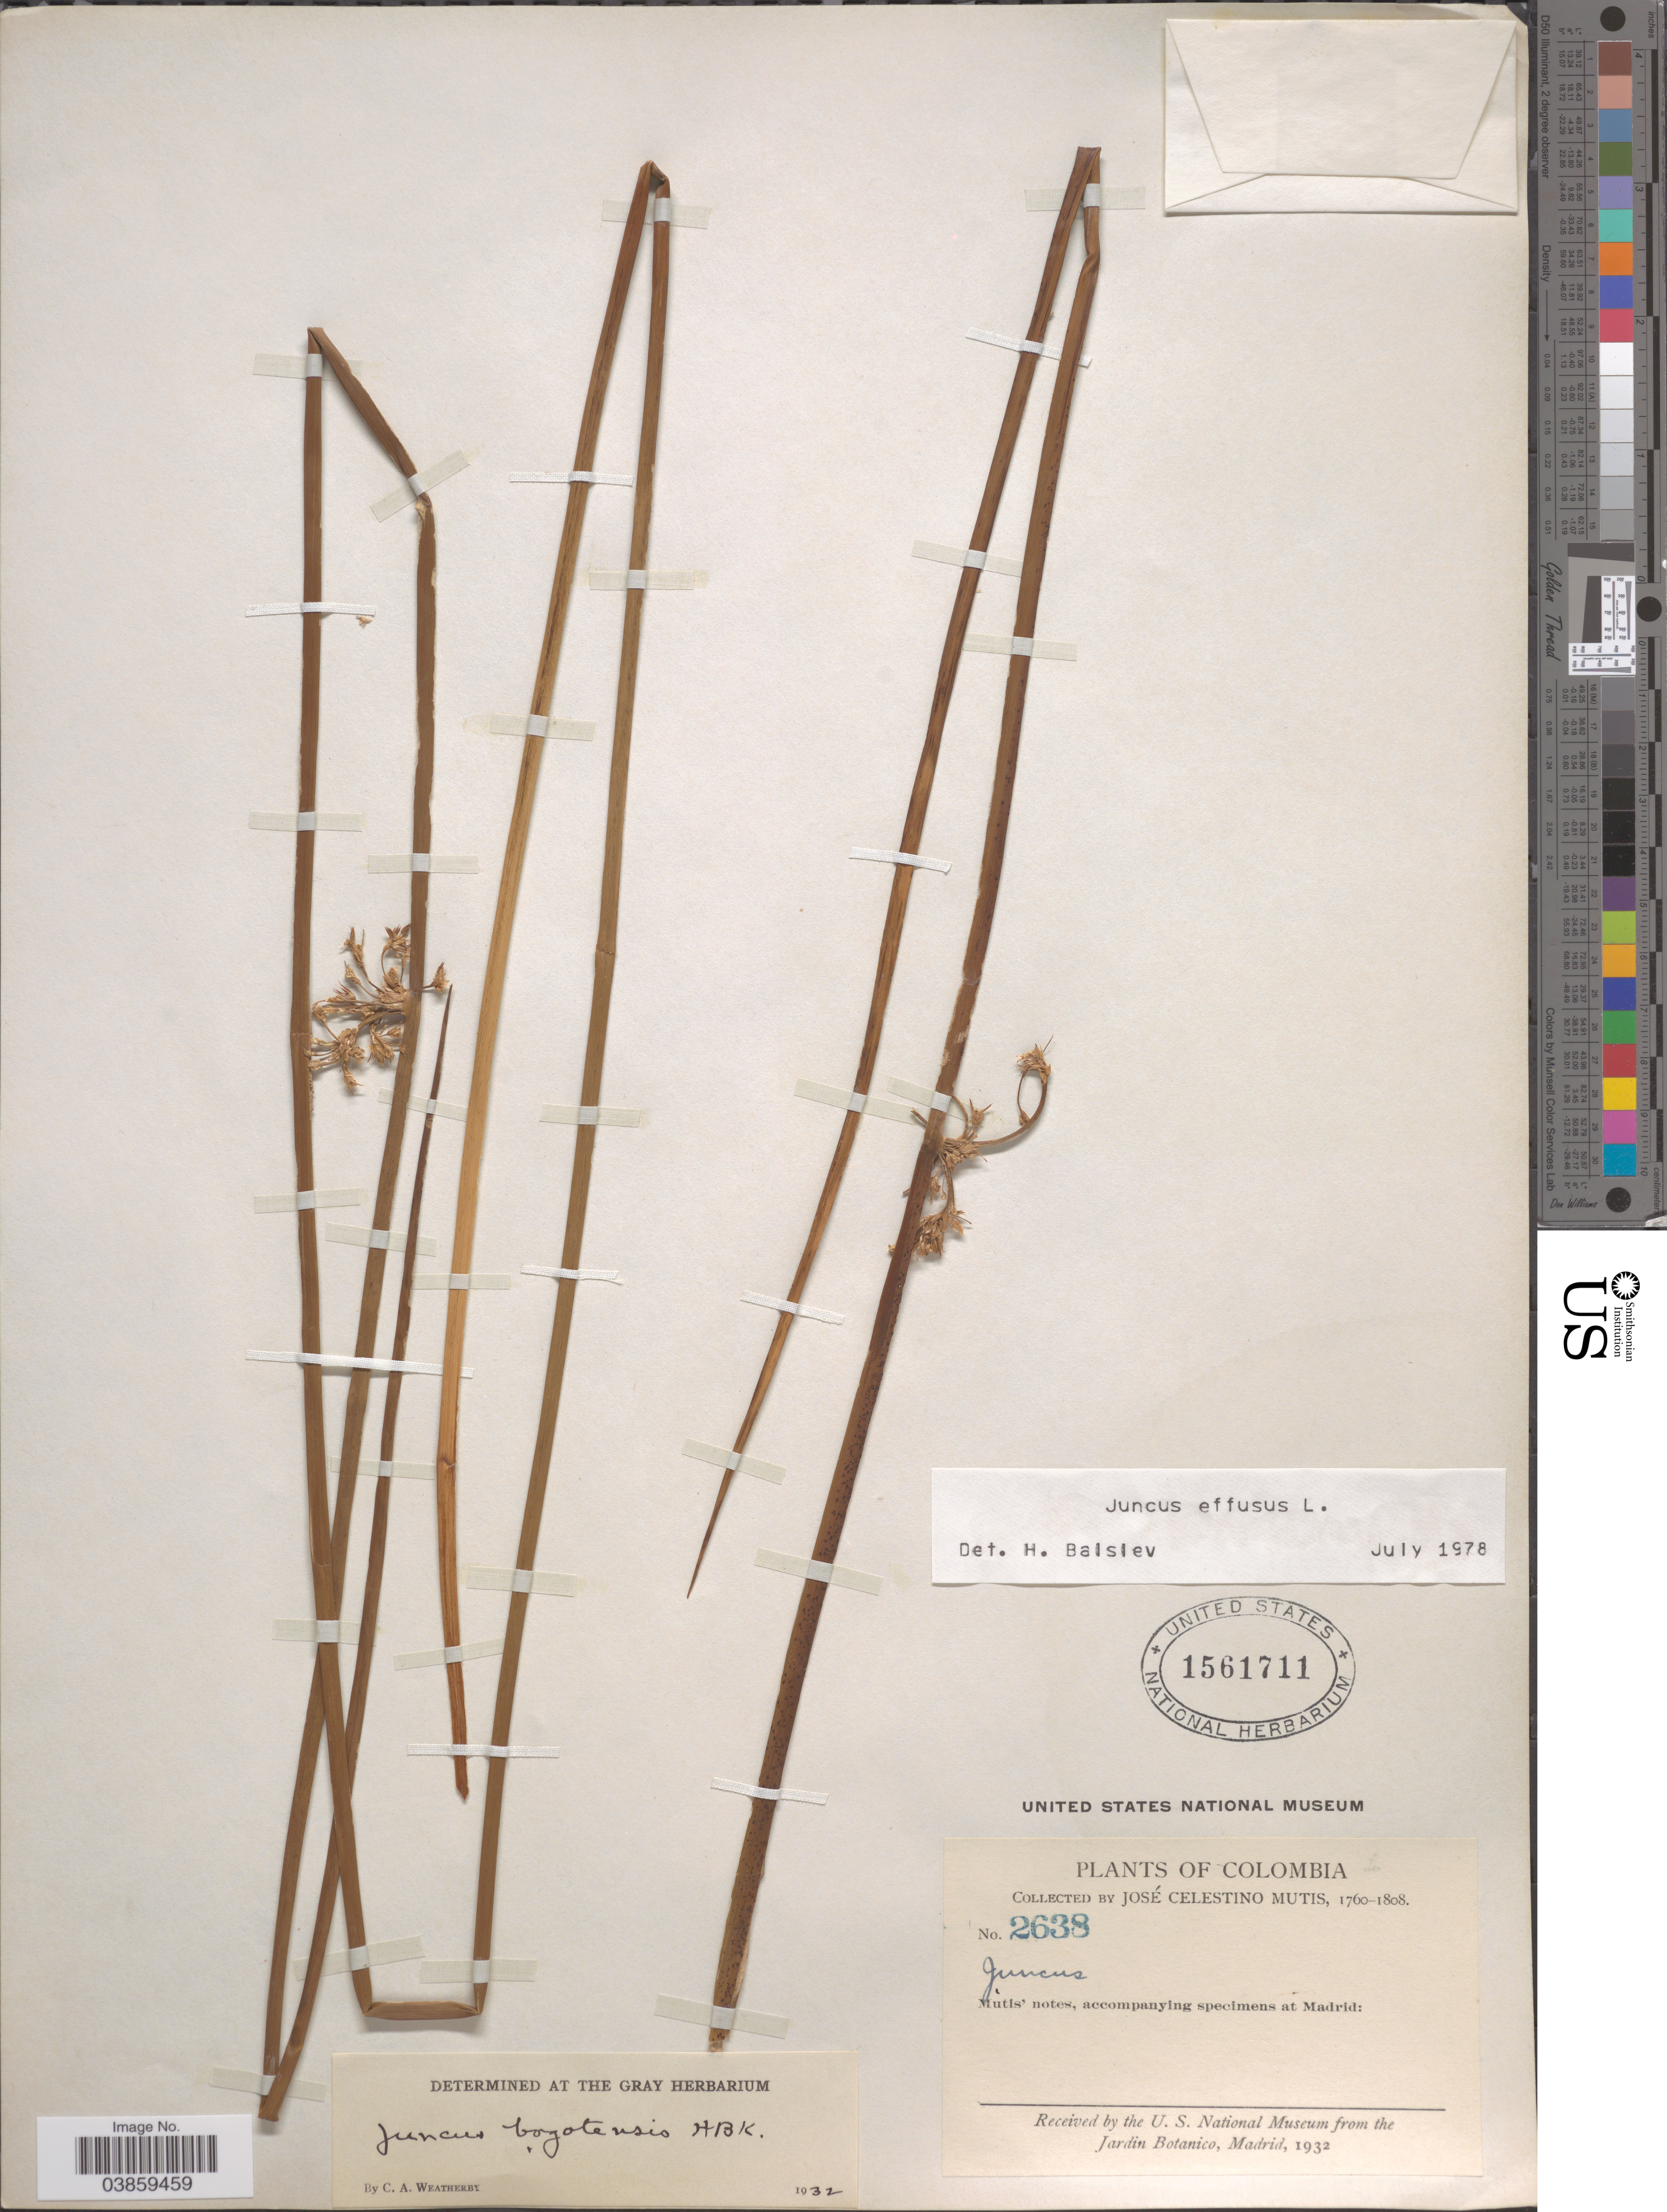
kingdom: Plantae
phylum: Tracheophyta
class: Liliopsida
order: Poales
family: Juncaceae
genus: Juncus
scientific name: Juncus effusus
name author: L.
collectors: J. C. B. Mutis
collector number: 2638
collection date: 1760/1808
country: Colombia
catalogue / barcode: US 1561711